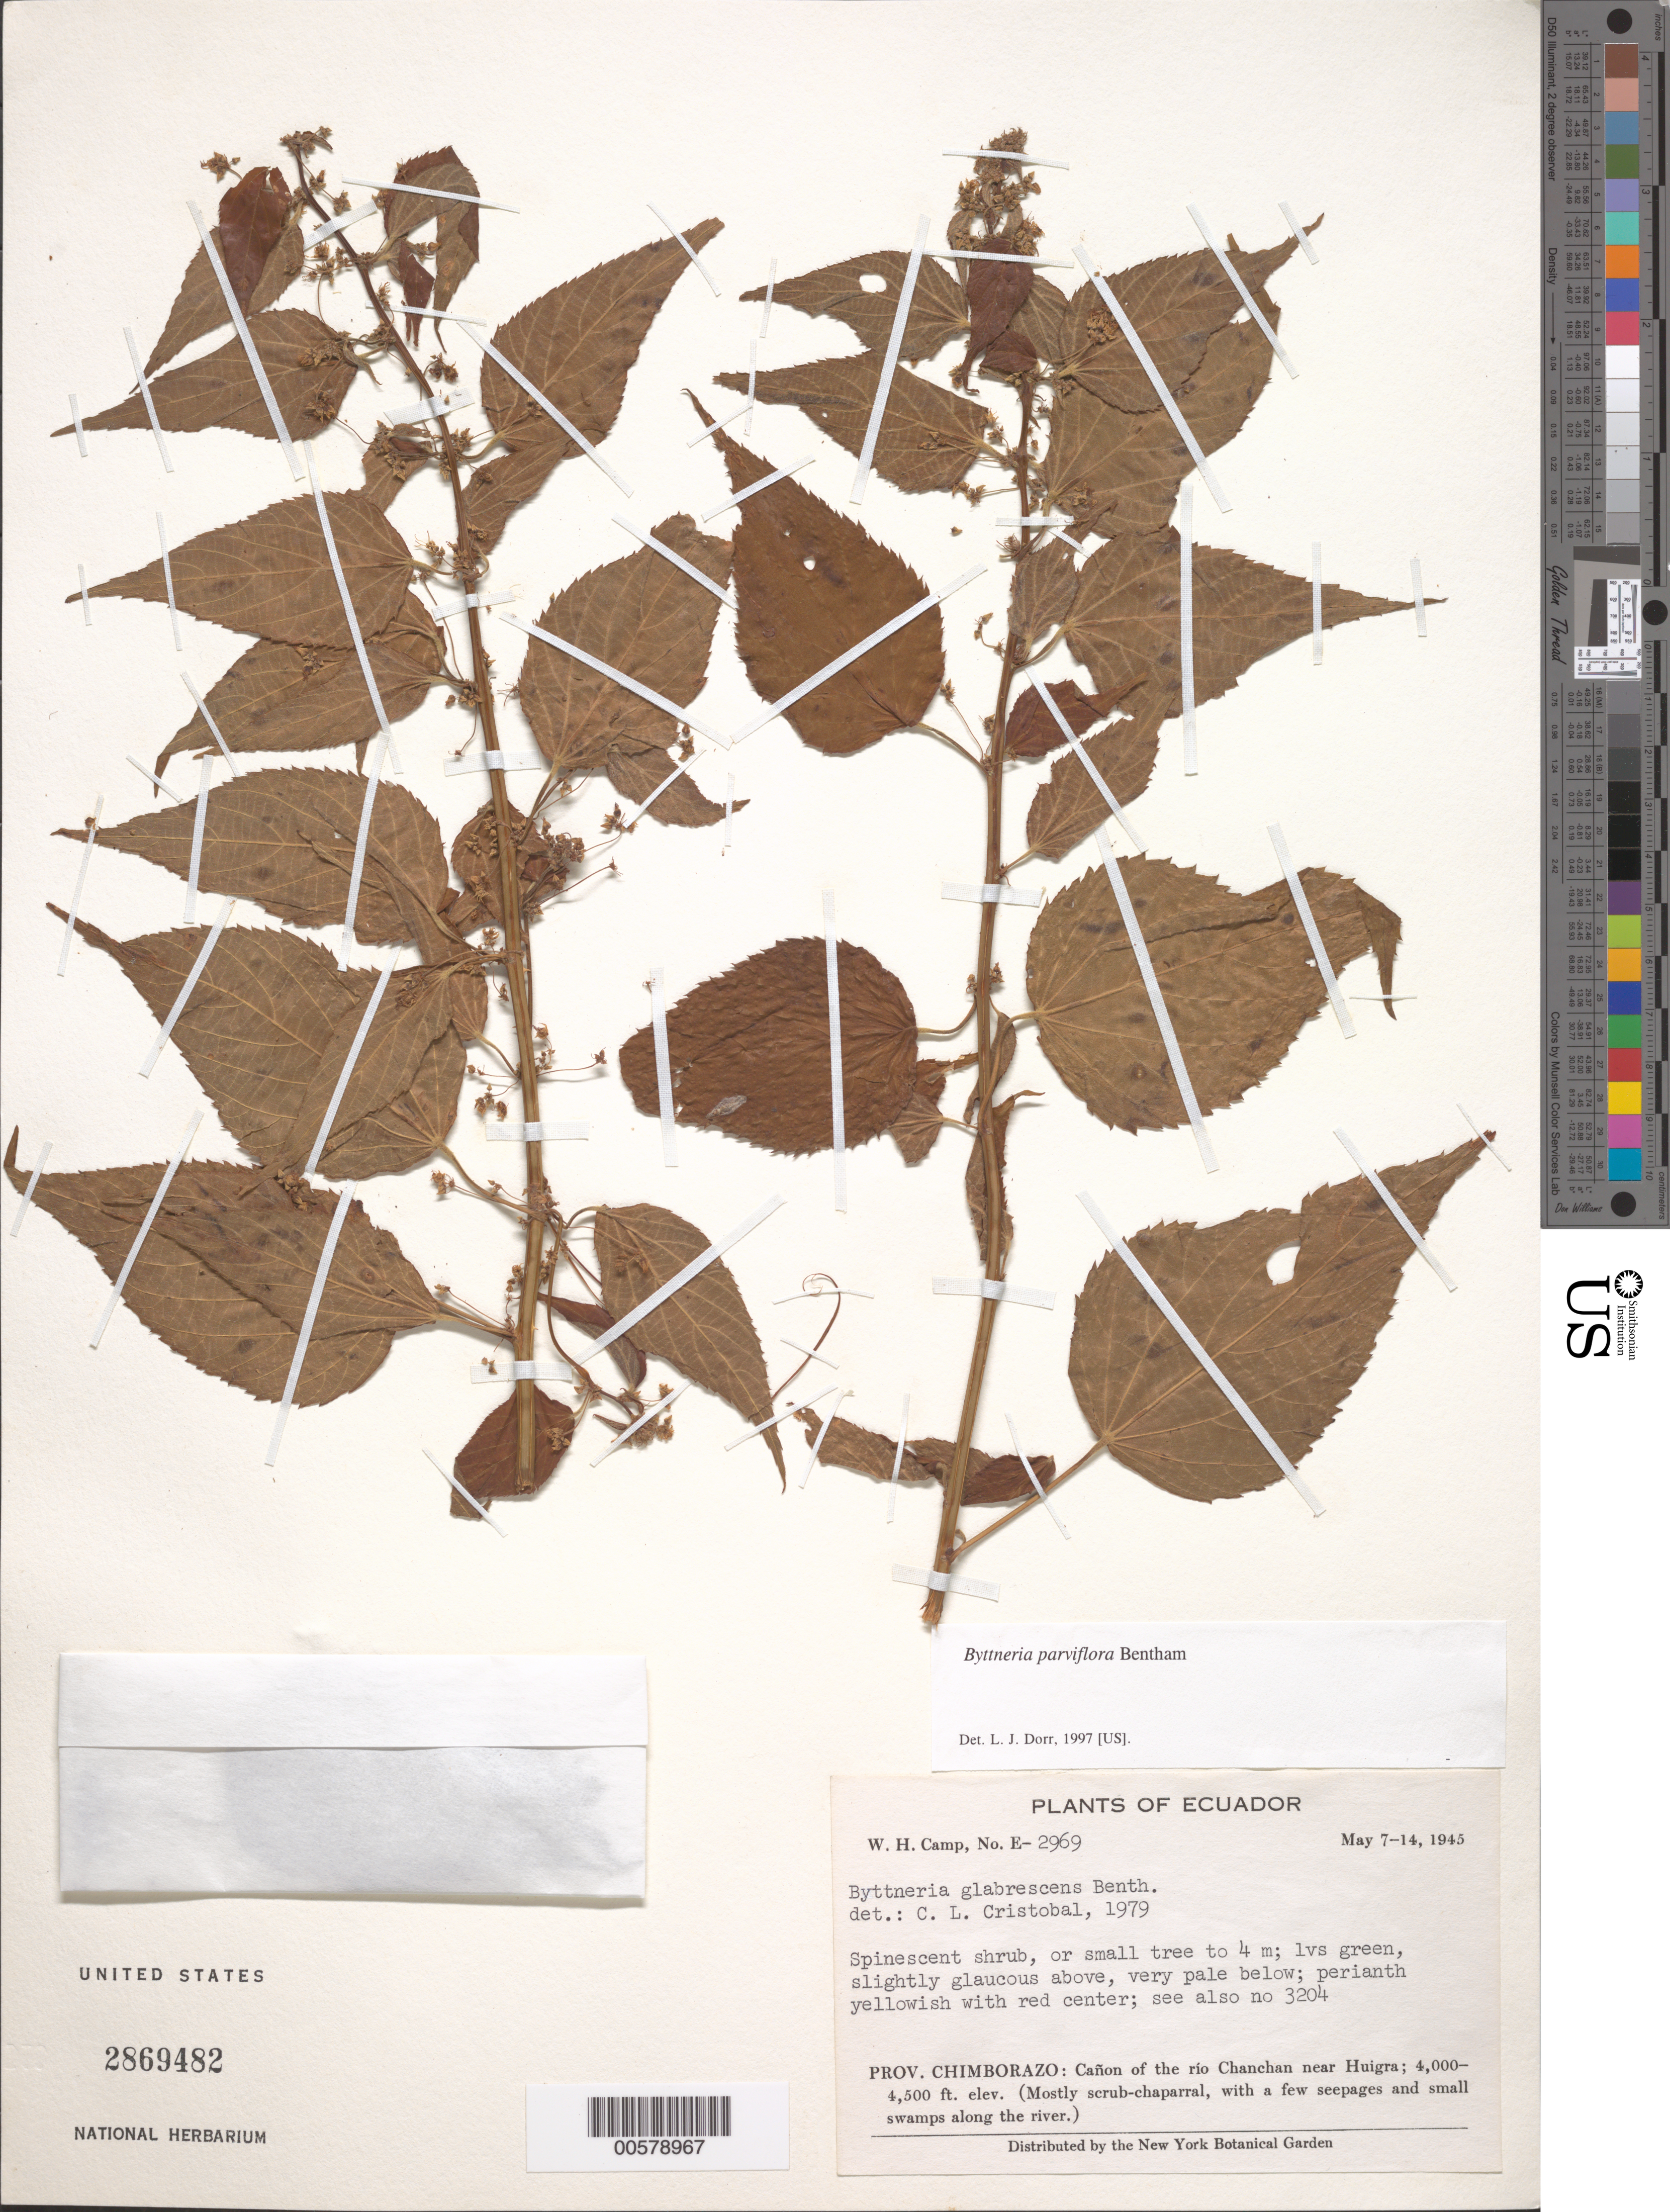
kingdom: Plantae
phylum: Tracheophyta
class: Magnoliopsida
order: Malvales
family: Malvaceae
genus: Byttneria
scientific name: Byttneria parviflora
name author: Benth.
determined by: Dorr, L. J., (BOT), Smithsonian Institution - National Museum of Natural History (UNITED STATES)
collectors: W. H. Camp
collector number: E-2969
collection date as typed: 07 May 1945 to 14 May 1945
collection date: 1945-05-07/1945-05-14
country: Ecuador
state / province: Chimborazo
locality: Cañon of the Río Chanchan near Huigra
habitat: Mostly chaparral, with a few seepages and small swamps along the river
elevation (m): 1219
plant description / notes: NY, S, US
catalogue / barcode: US 2869482